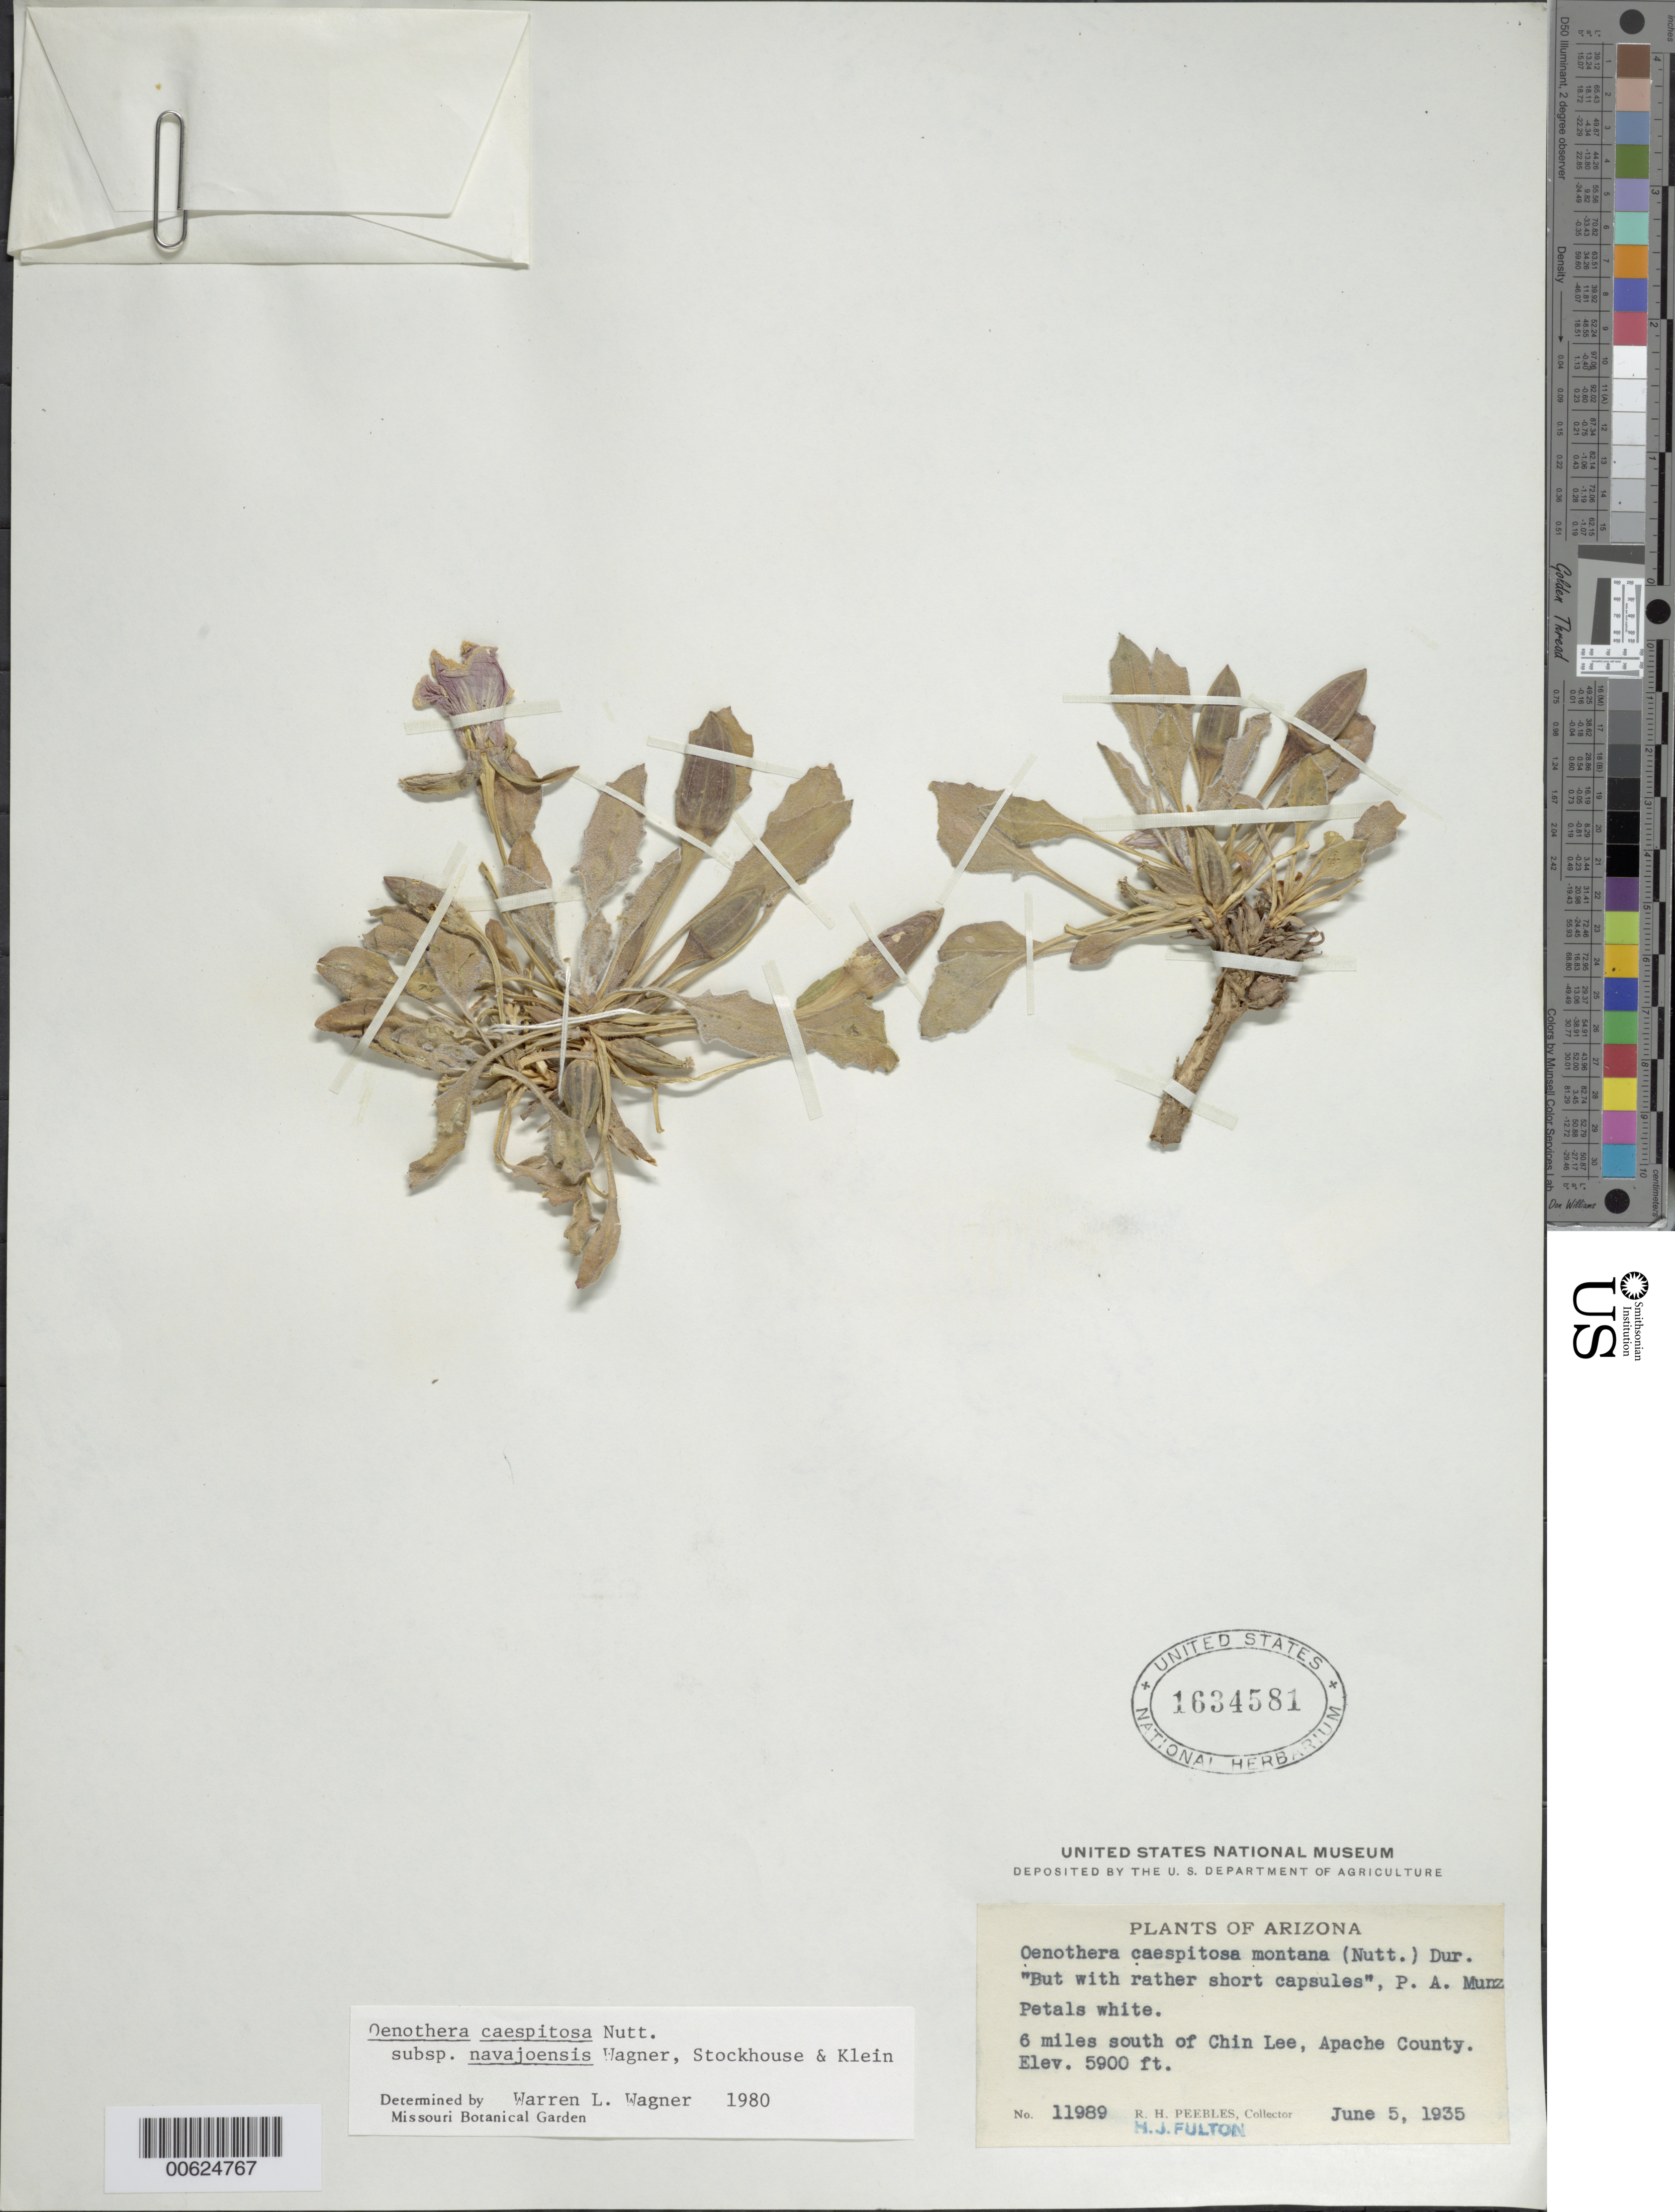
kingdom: Plantae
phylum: Tracheophyta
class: Magnoliopsida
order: Myrtales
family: Onagraceae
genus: Oenothera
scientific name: Oenothera cespitosa subsp. navajoensis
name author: W.L. Wagner et al.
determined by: Wagner, W. L., (BOT), Smithsonian Institution - National Museum of Natural History (UNITED STATES)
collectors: R. H. Peebles & H. Fulton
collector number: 11989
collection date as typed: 05 Jun 1935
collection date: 1935-06-05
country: United States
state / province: Arizona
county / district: Apache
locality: S of Chin Lee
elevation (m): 1798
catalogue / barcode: US 1634581